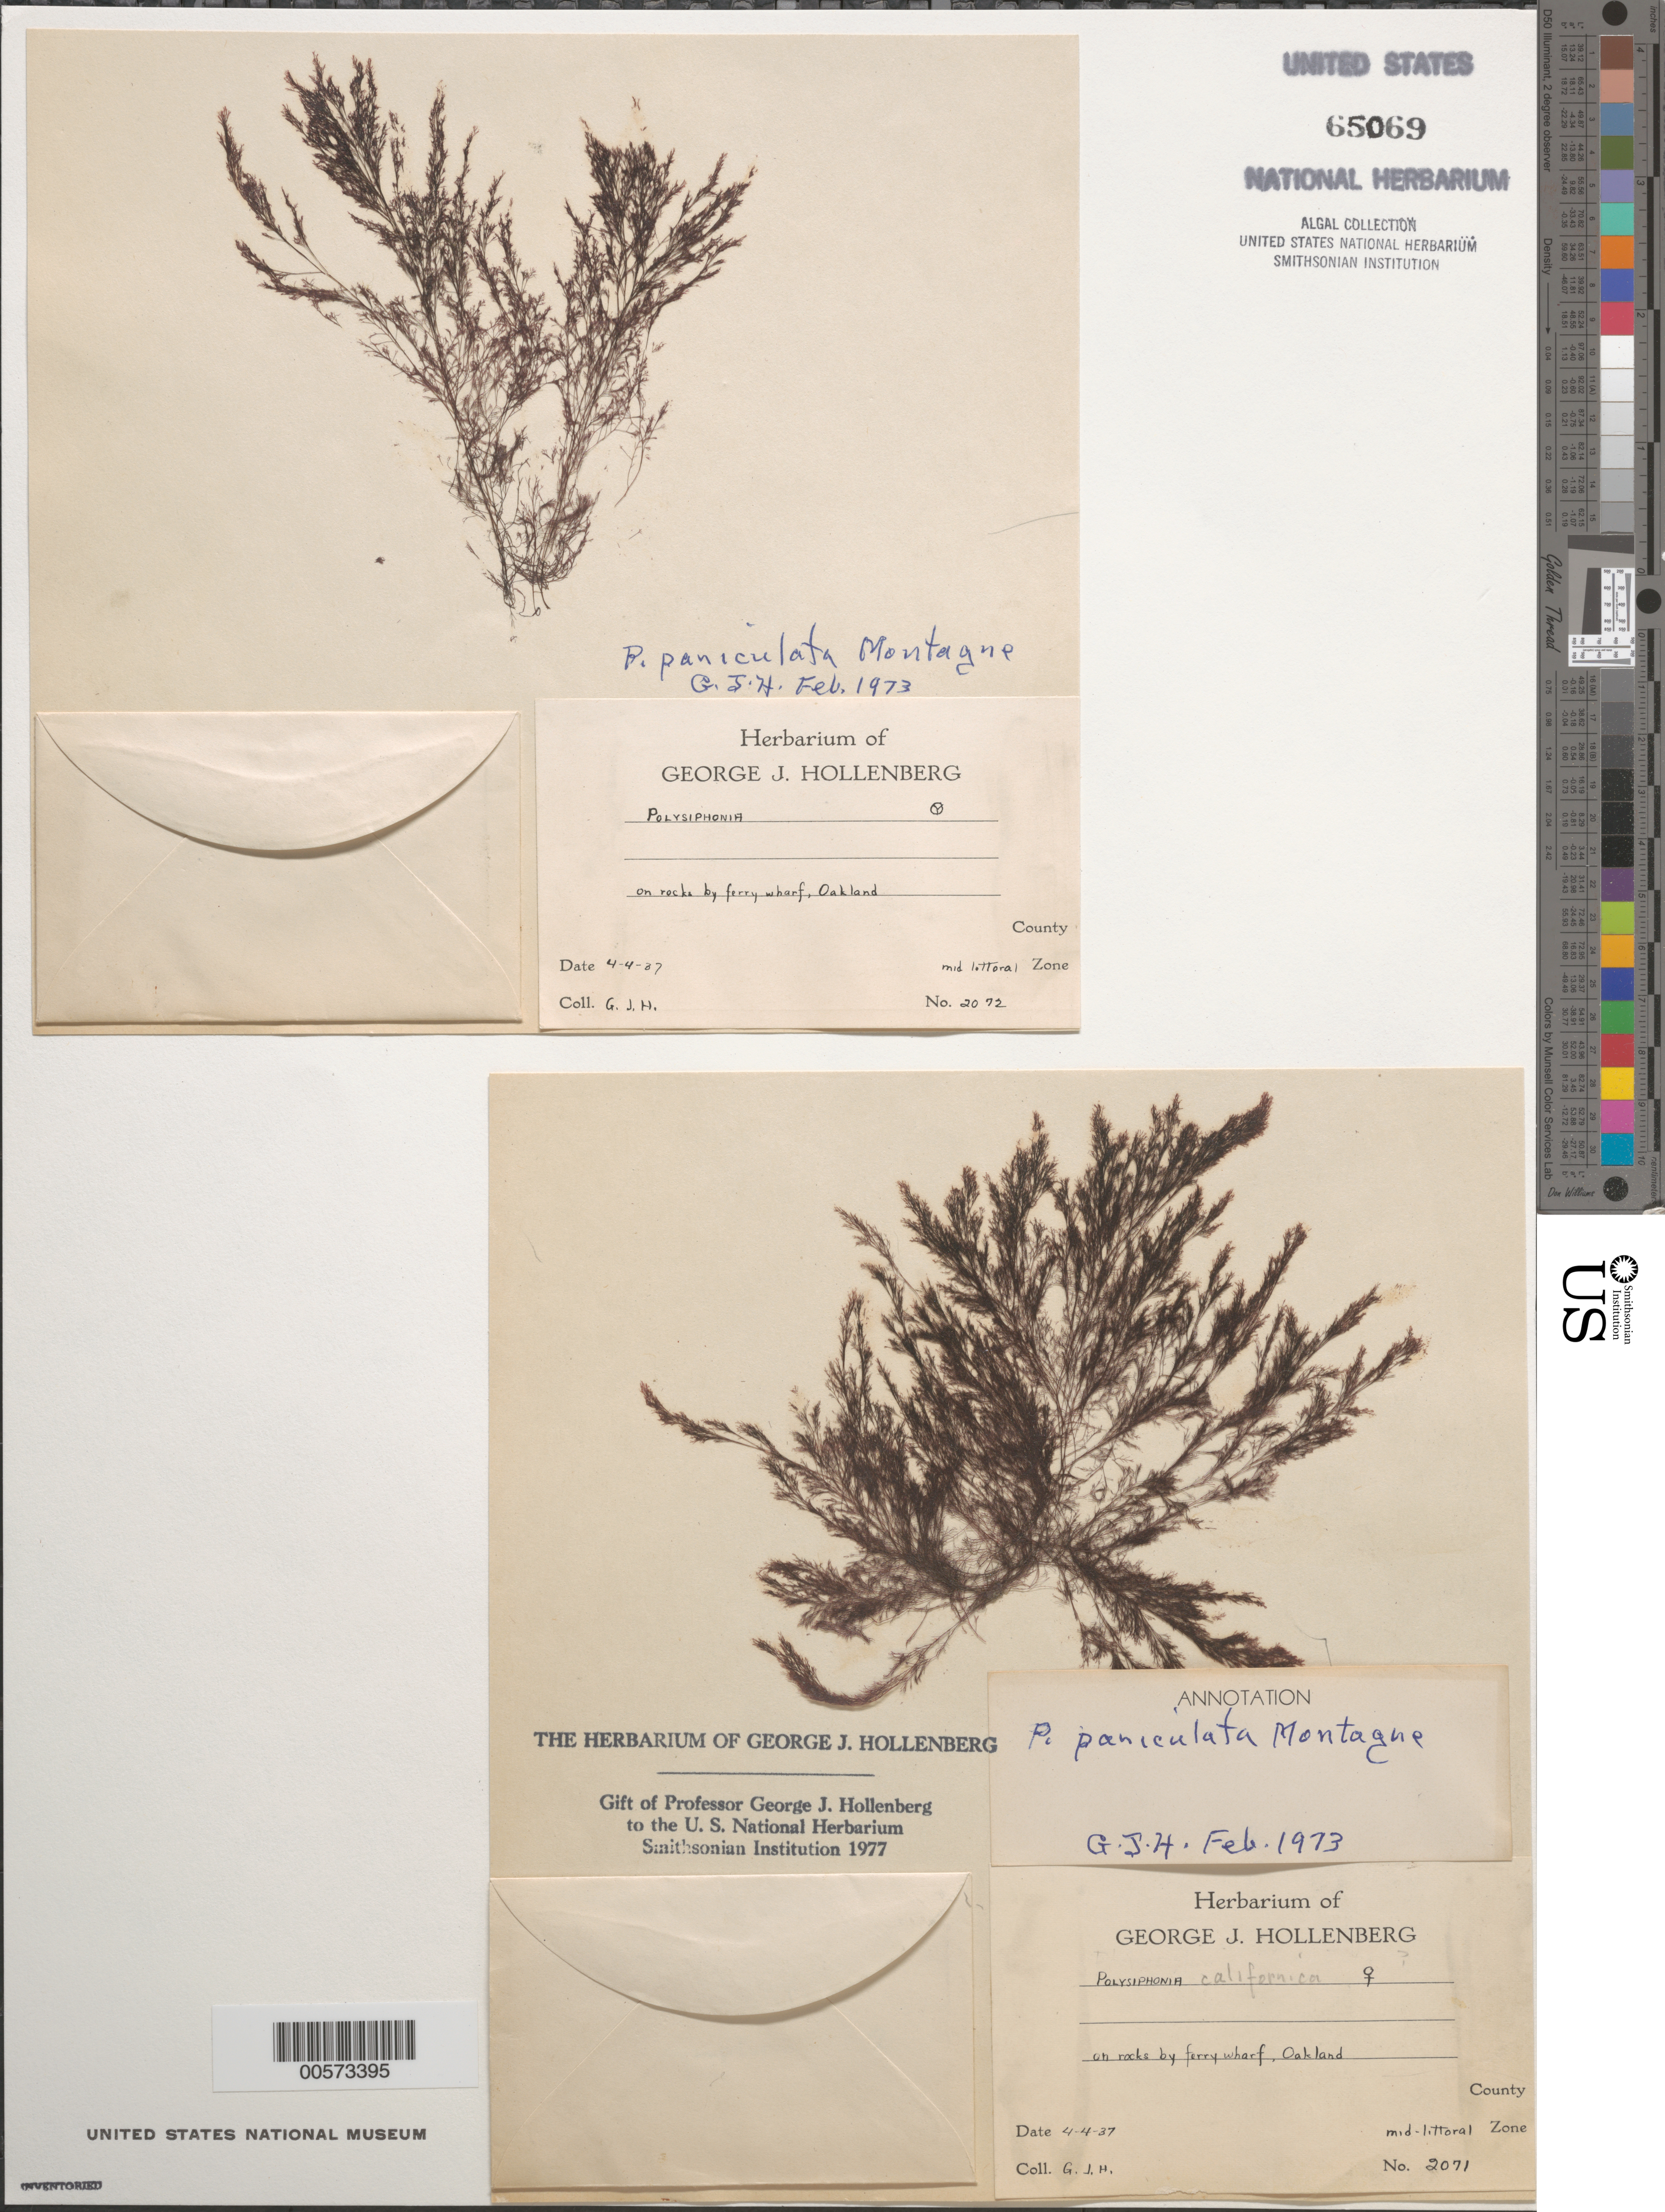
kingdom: Plantae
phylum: Rhodophyta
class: Florideophyceae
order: Ceramiales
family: Rhodomelaceae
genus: Eutrichosiphonia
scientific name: Eutrichosiphonia paniculata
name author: (Mont.) D.E.Bustamante & T.O. Cho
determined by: Algae name updating Project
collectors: G. Hollenberg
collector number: GJH 2071 & GJH 2072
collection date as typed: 04 Apr 1937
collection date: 1937-04-04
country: United States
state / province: California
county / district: Alameda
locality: Oakland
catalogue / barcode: US 65069